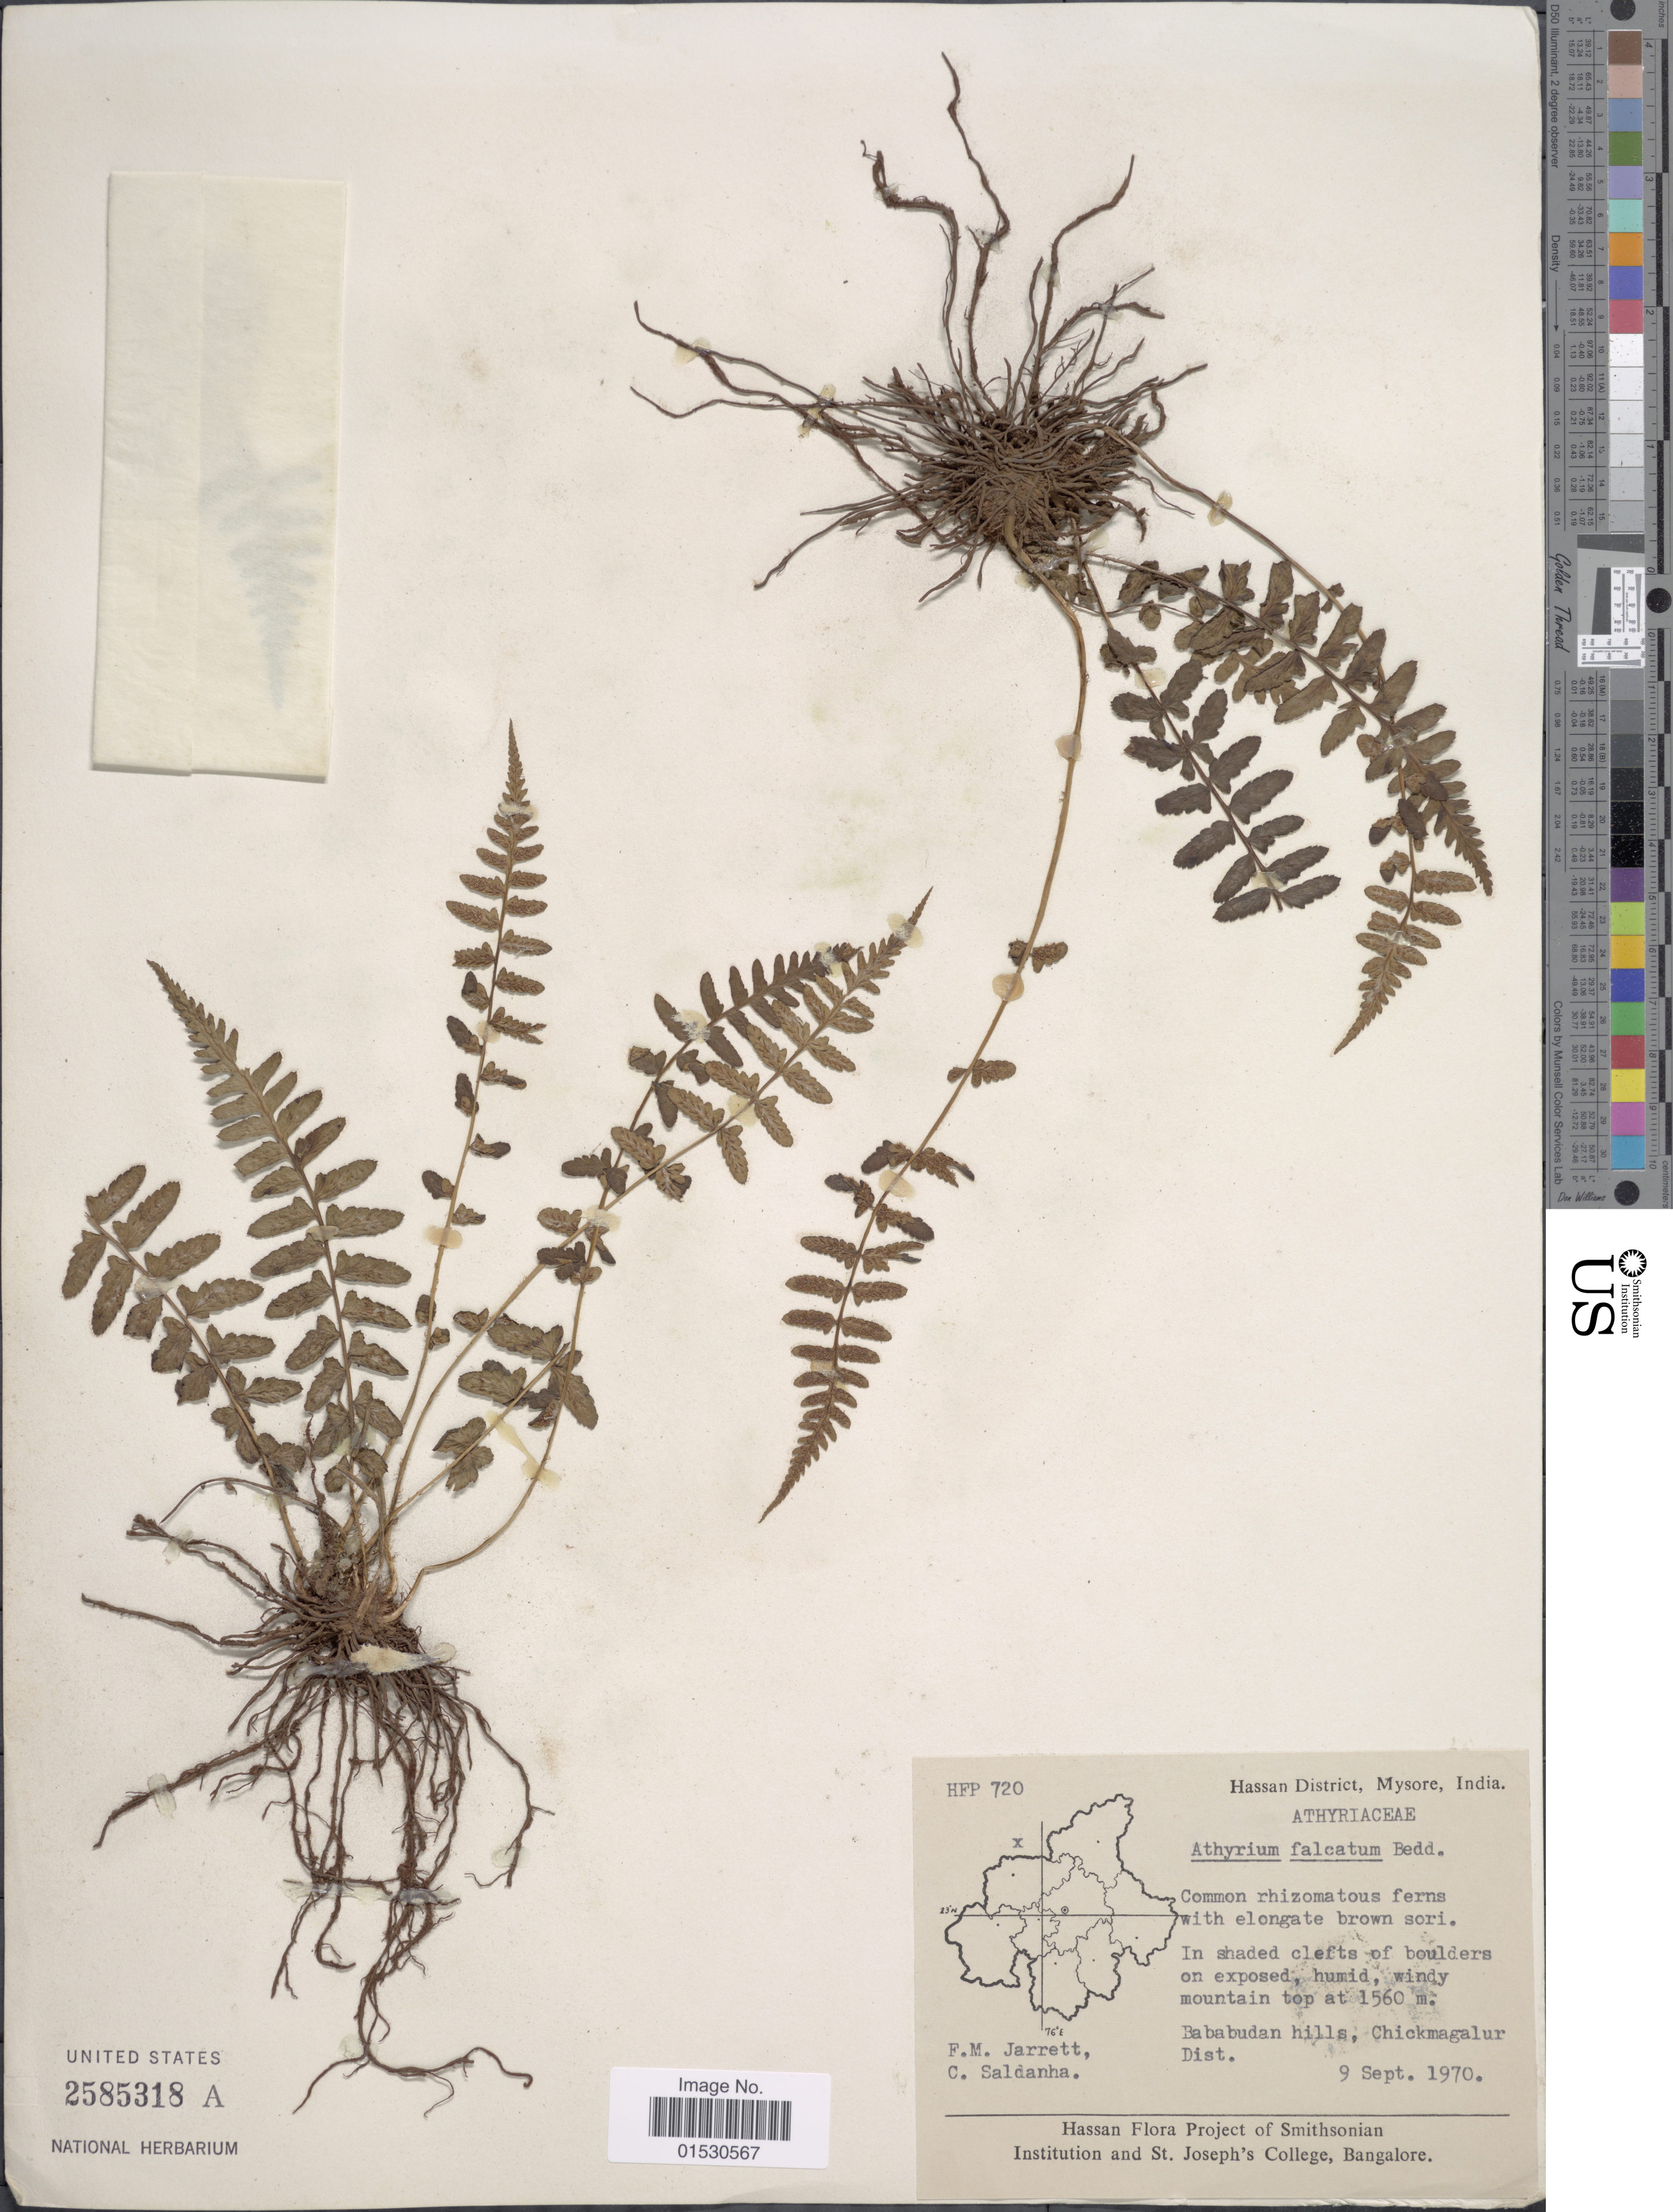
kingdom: Plantae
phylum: Tracheophyta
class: Polypodiopsida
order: Polypodiales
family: Athyriaceae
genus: Athyrium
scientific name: Athyrium falcatum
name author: Bedd.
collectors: F. M. Jarrett & C. Saldanha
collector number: HFP 720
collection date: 1970-09-09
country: India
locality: Hassan District, Mysore, Bababudan Hills, Chickmagalur Dist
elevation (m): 1560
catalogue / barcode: US 2585318A